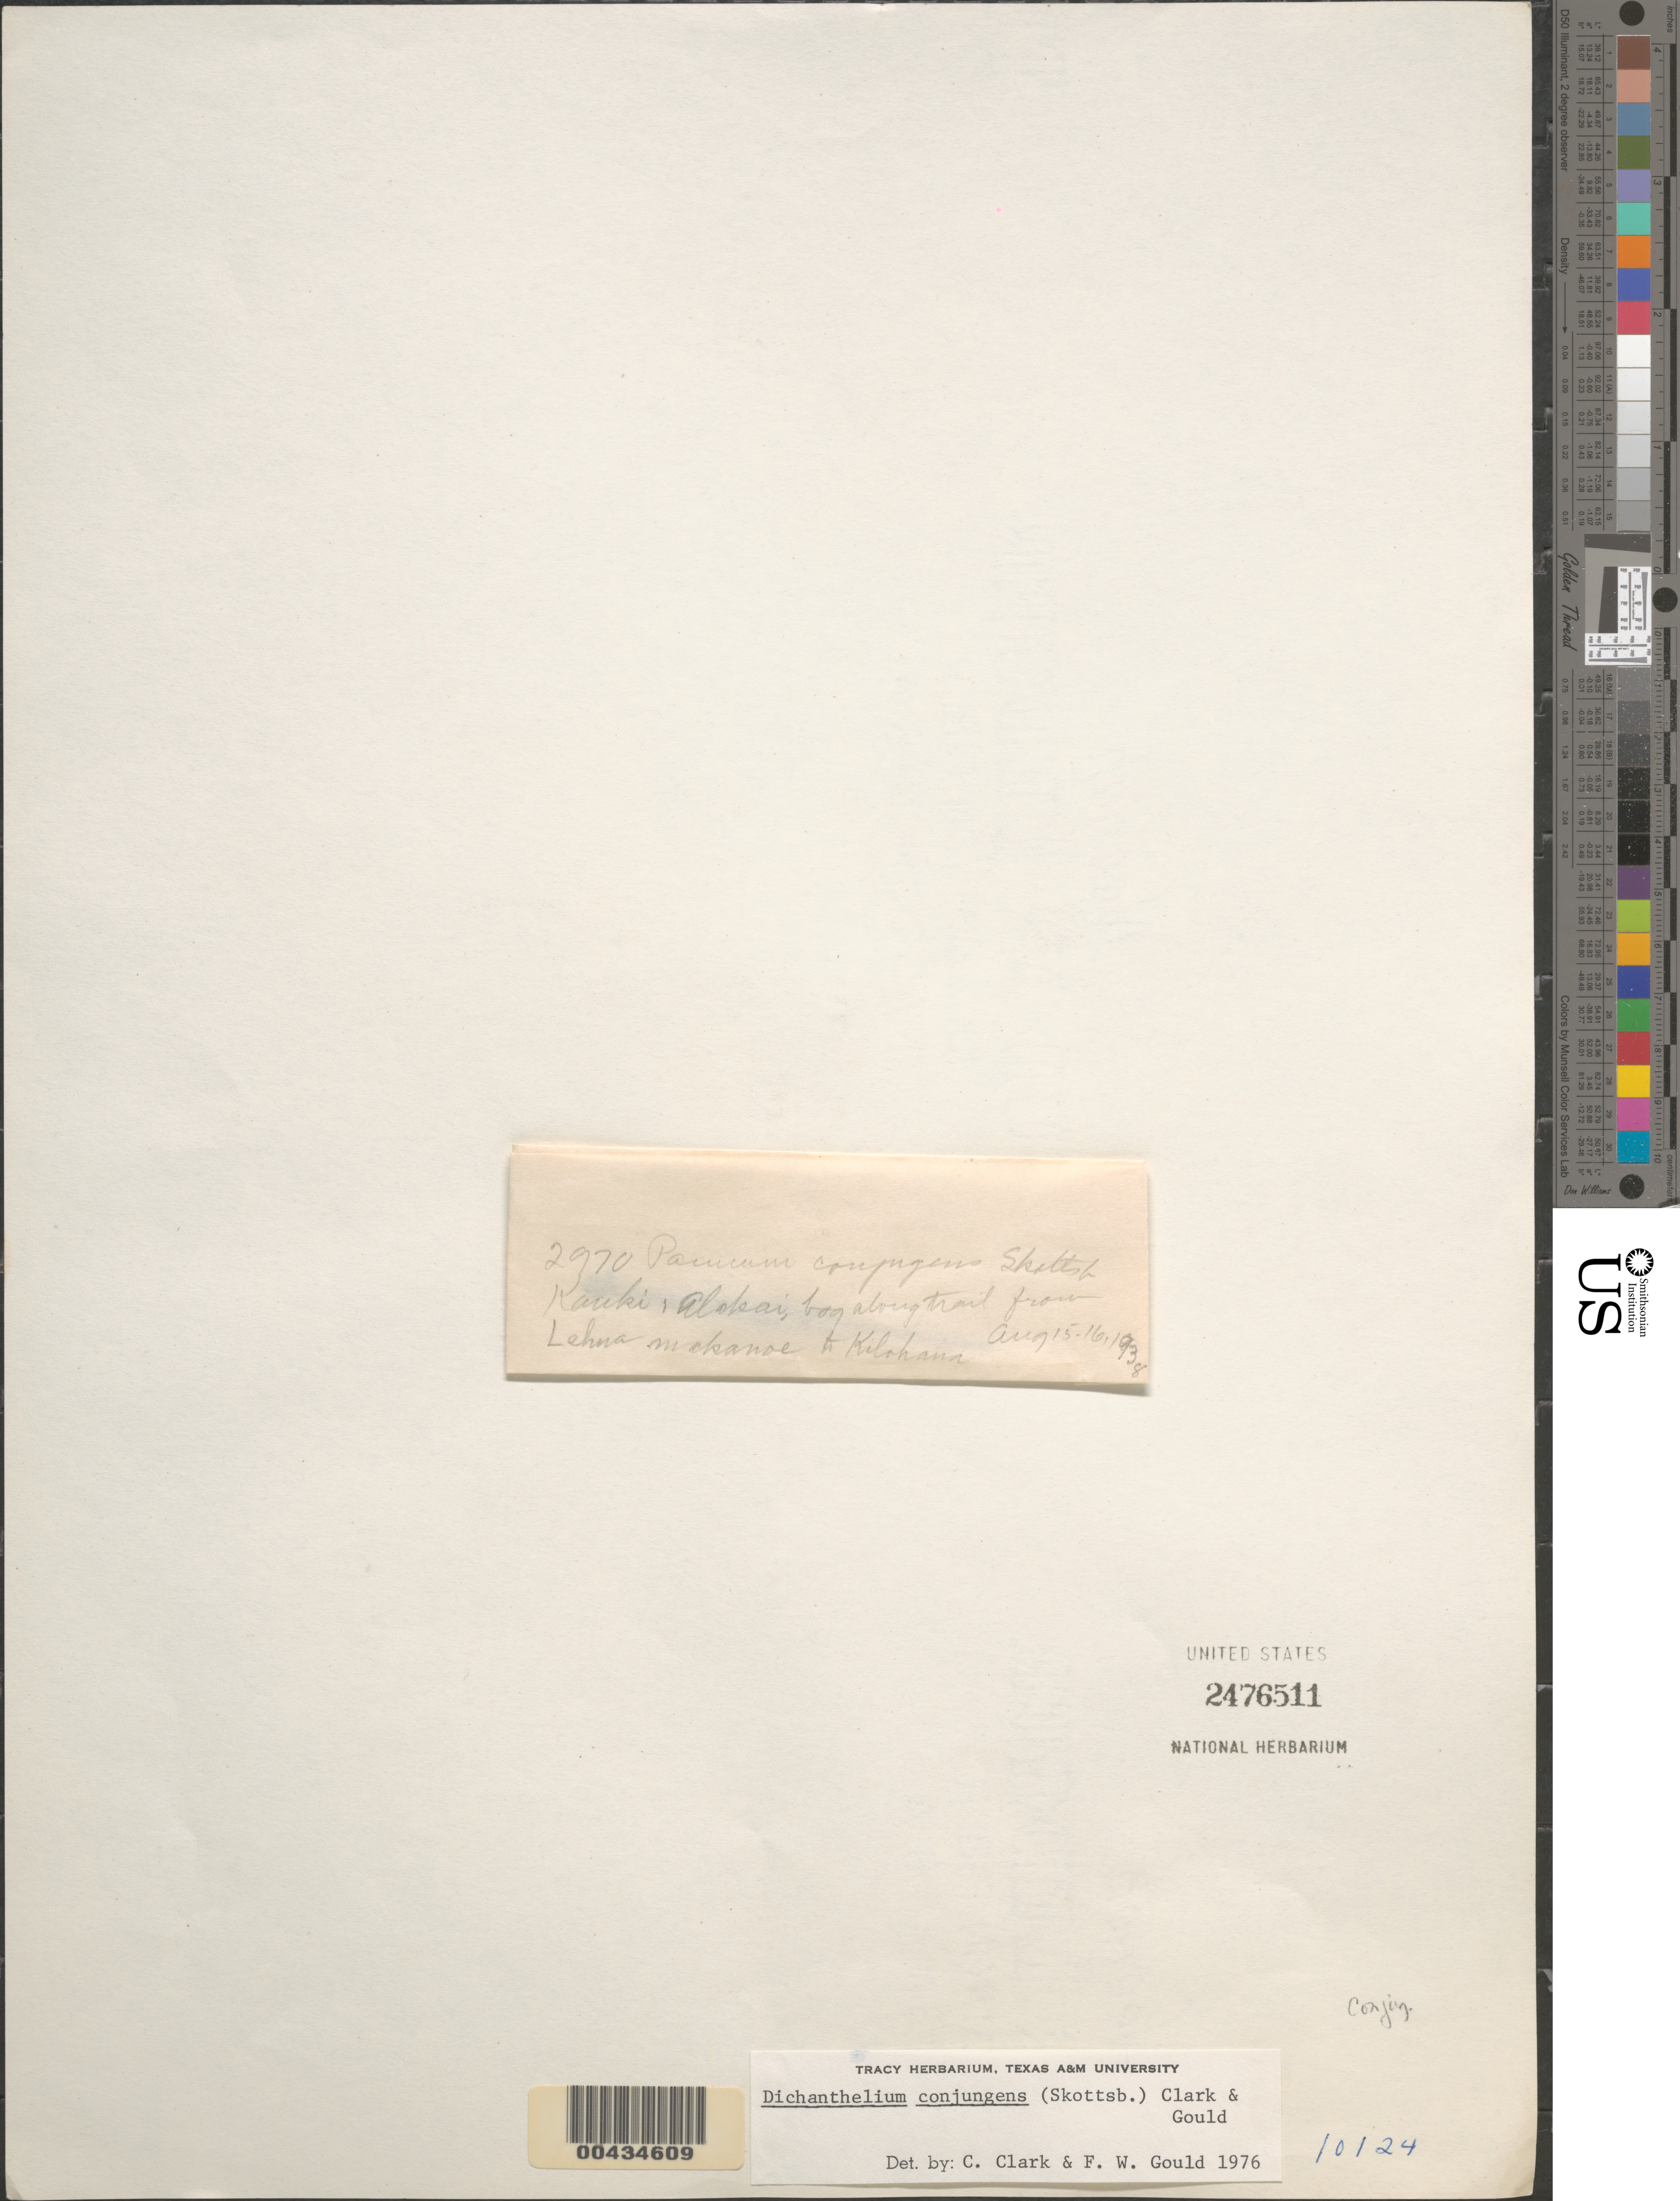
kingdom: Plantae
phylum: Tracheophyta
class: Liliopsida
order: Poales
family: Poaceae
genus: Dichanthelium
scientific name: Dichanthelium hillebrandianum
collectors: W. Hillebrand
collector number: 2970 (10124)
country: United States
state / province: Hawaii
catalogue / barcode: US 2476511